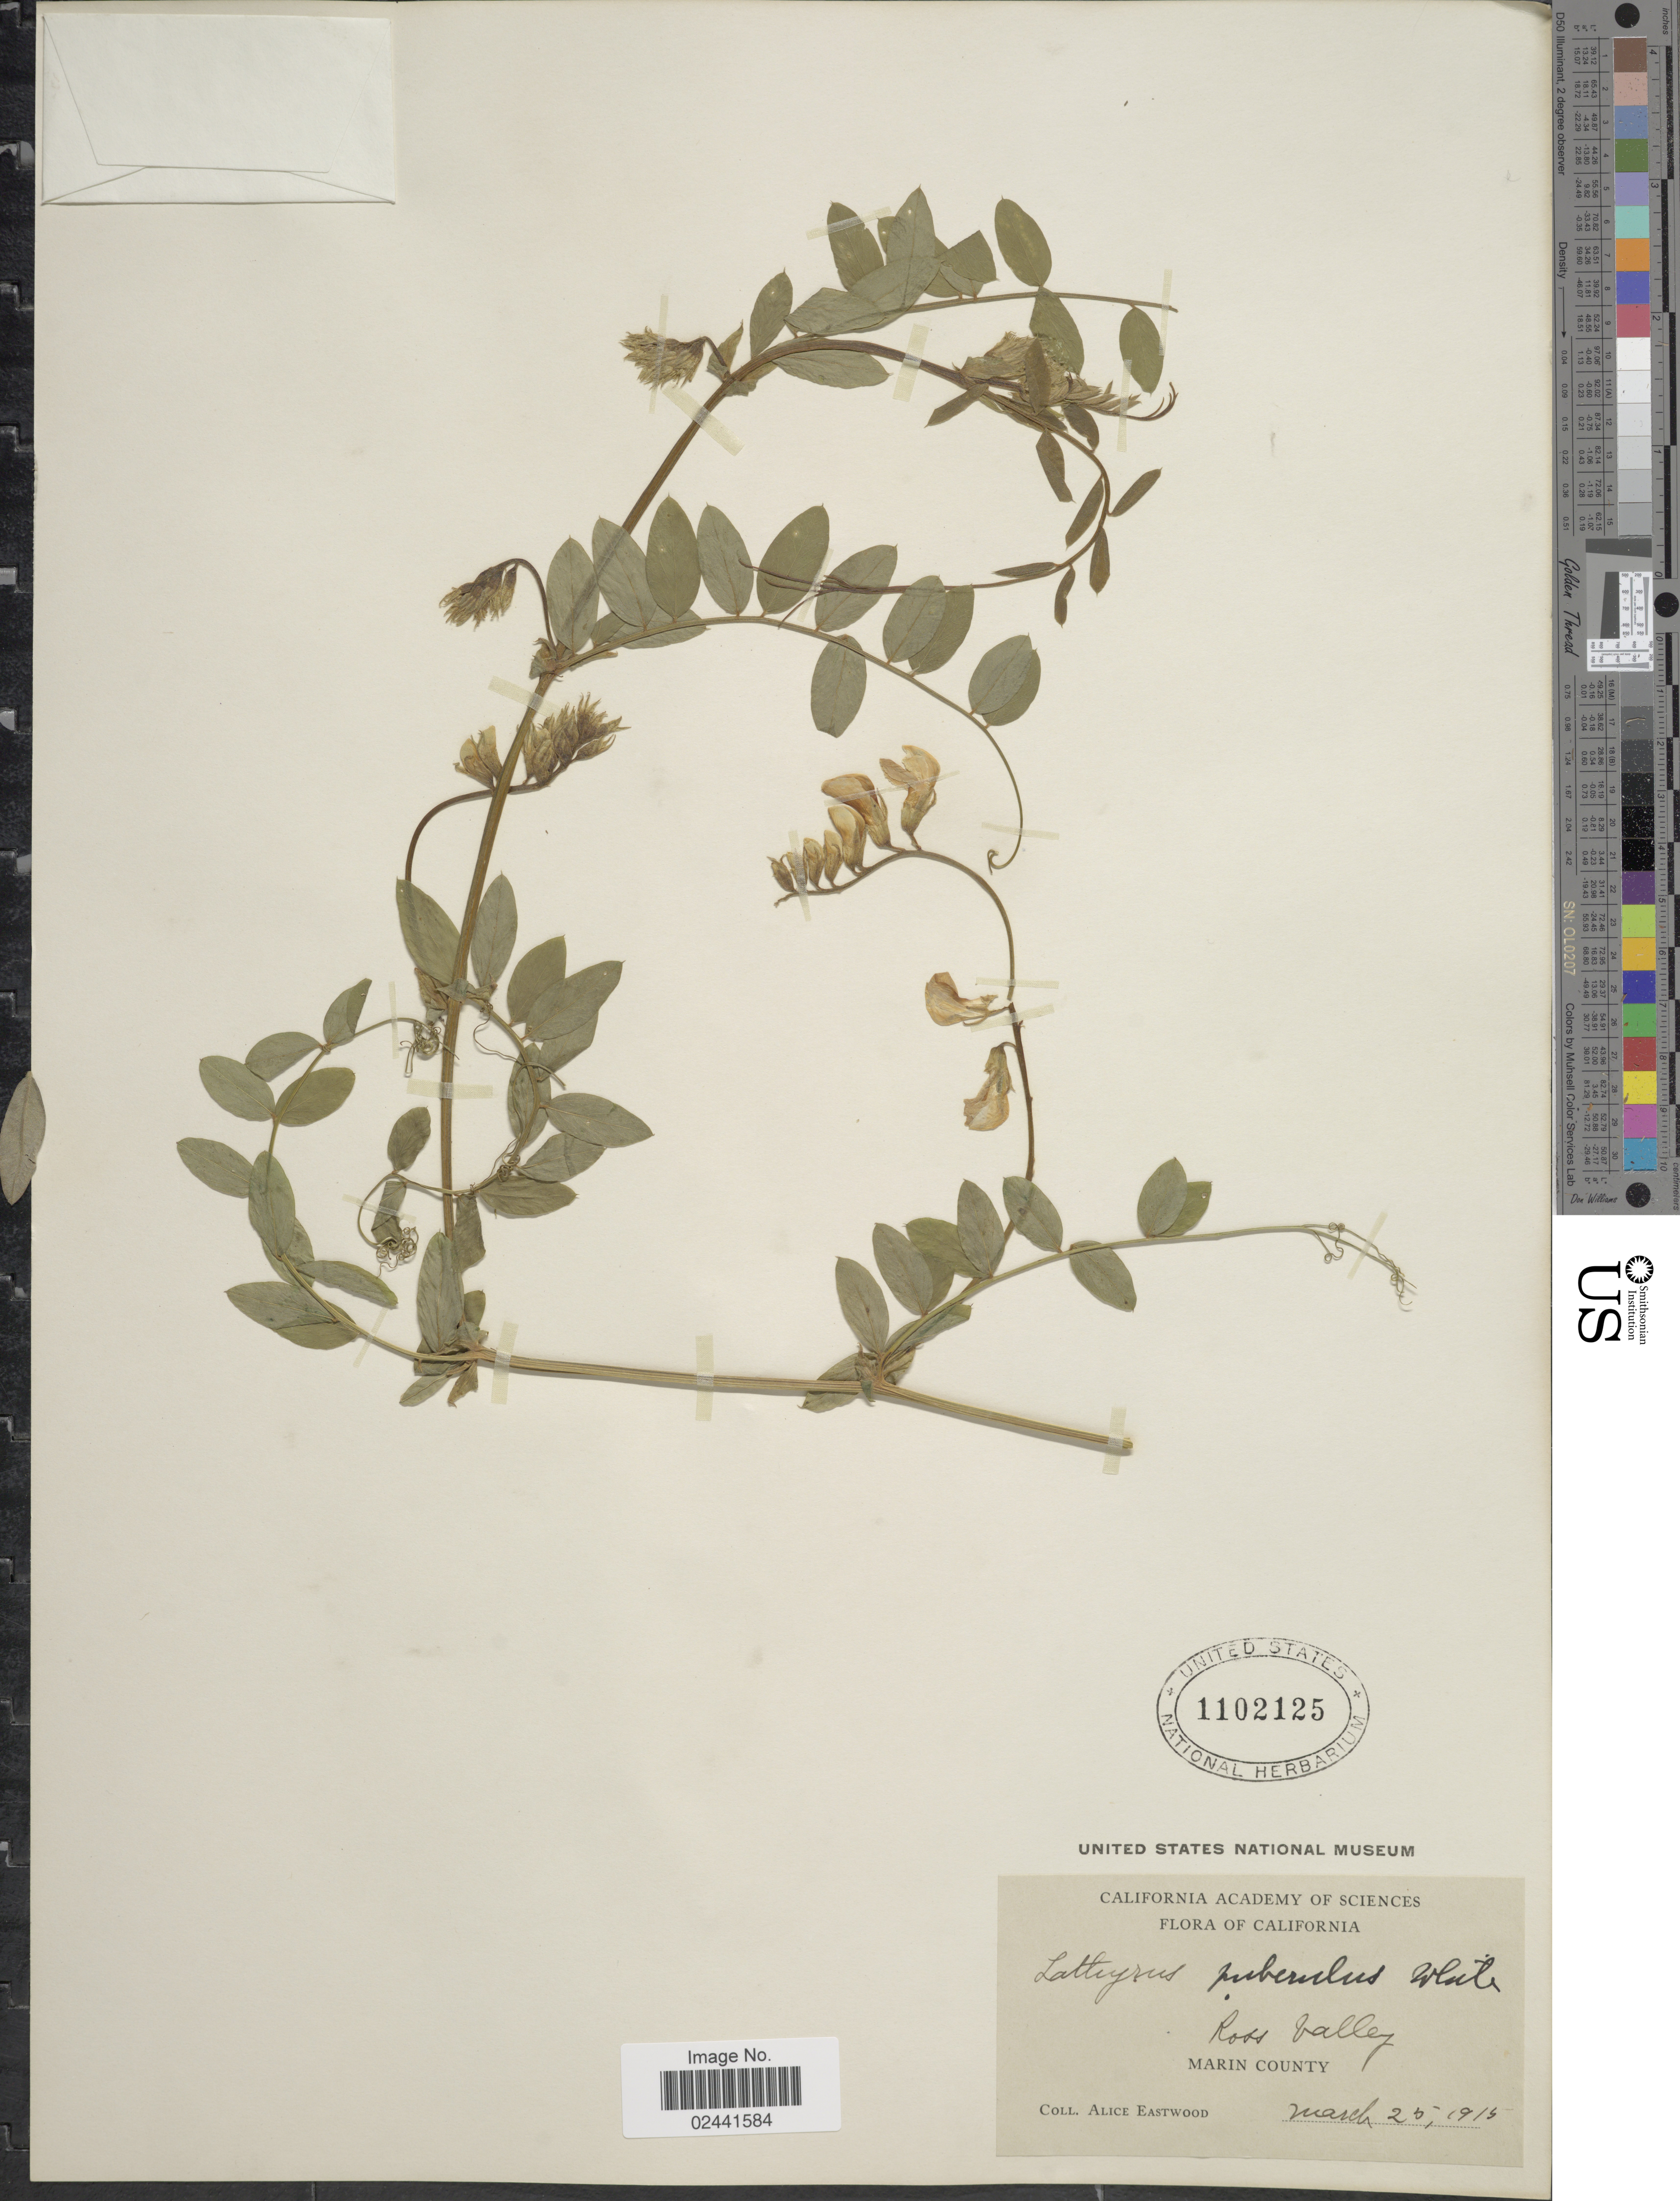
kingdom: Plantae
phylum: Tracheophyta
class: Magnoliopsida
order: Fabales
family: Fabaceae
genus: Lathyrus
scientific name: Lathyrus pubescens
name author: Hook. & Arn.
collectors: A. Eastwood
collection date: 1915-03-25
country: United States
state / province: California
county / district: Marin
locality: Ross Valley, Marin County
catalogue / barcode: US 1102125